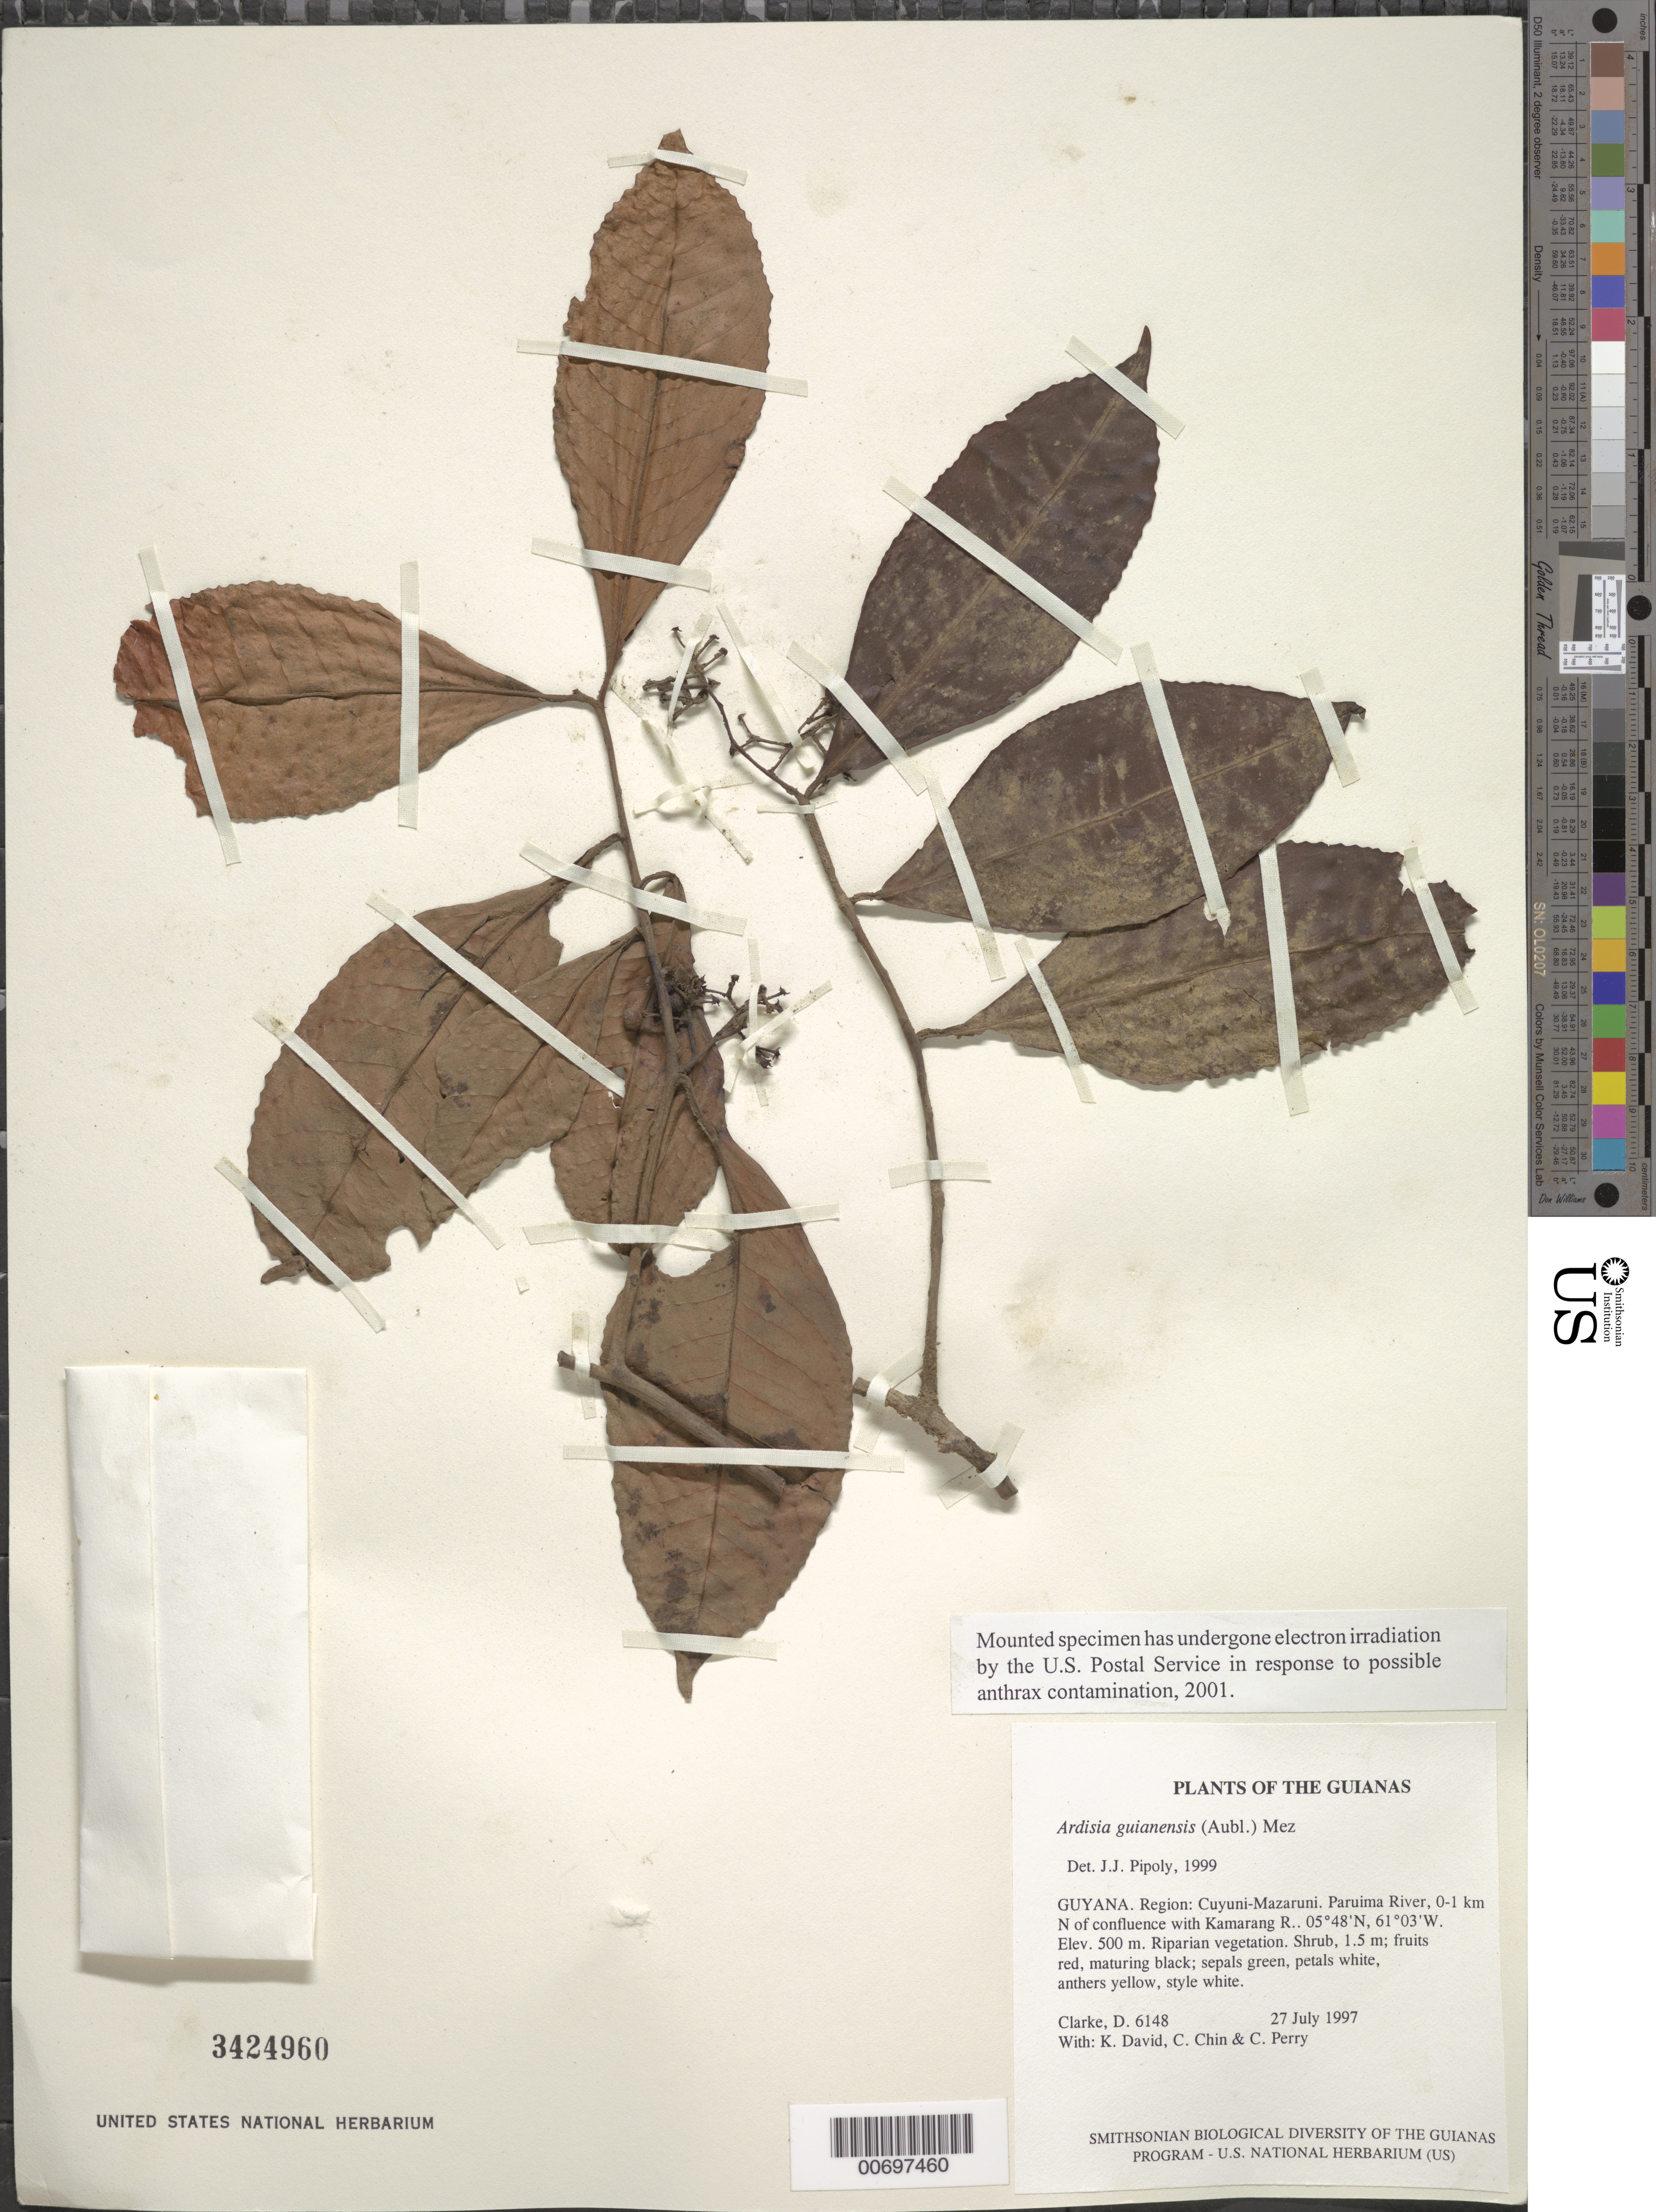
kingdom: Plantae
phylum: Tracheophyta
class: Magnoliopsida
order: Ericales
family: Primulaceae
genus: Ardisia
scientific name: Ardisia guianensis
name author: (Aubl.) Mez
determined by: Pipoly, J. J., III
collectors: H. D. Clarke, K. David, C. Chin & C. Perry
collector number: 6148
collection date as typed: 27 July 1997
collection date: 1997-07-27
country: Guyana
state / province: Cuyuni-Mazaruni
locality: Paruima River, 0-1 km N of confluence with Kamarang R.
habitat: Riparian vegetation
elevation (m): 500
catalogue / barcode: US 3424960